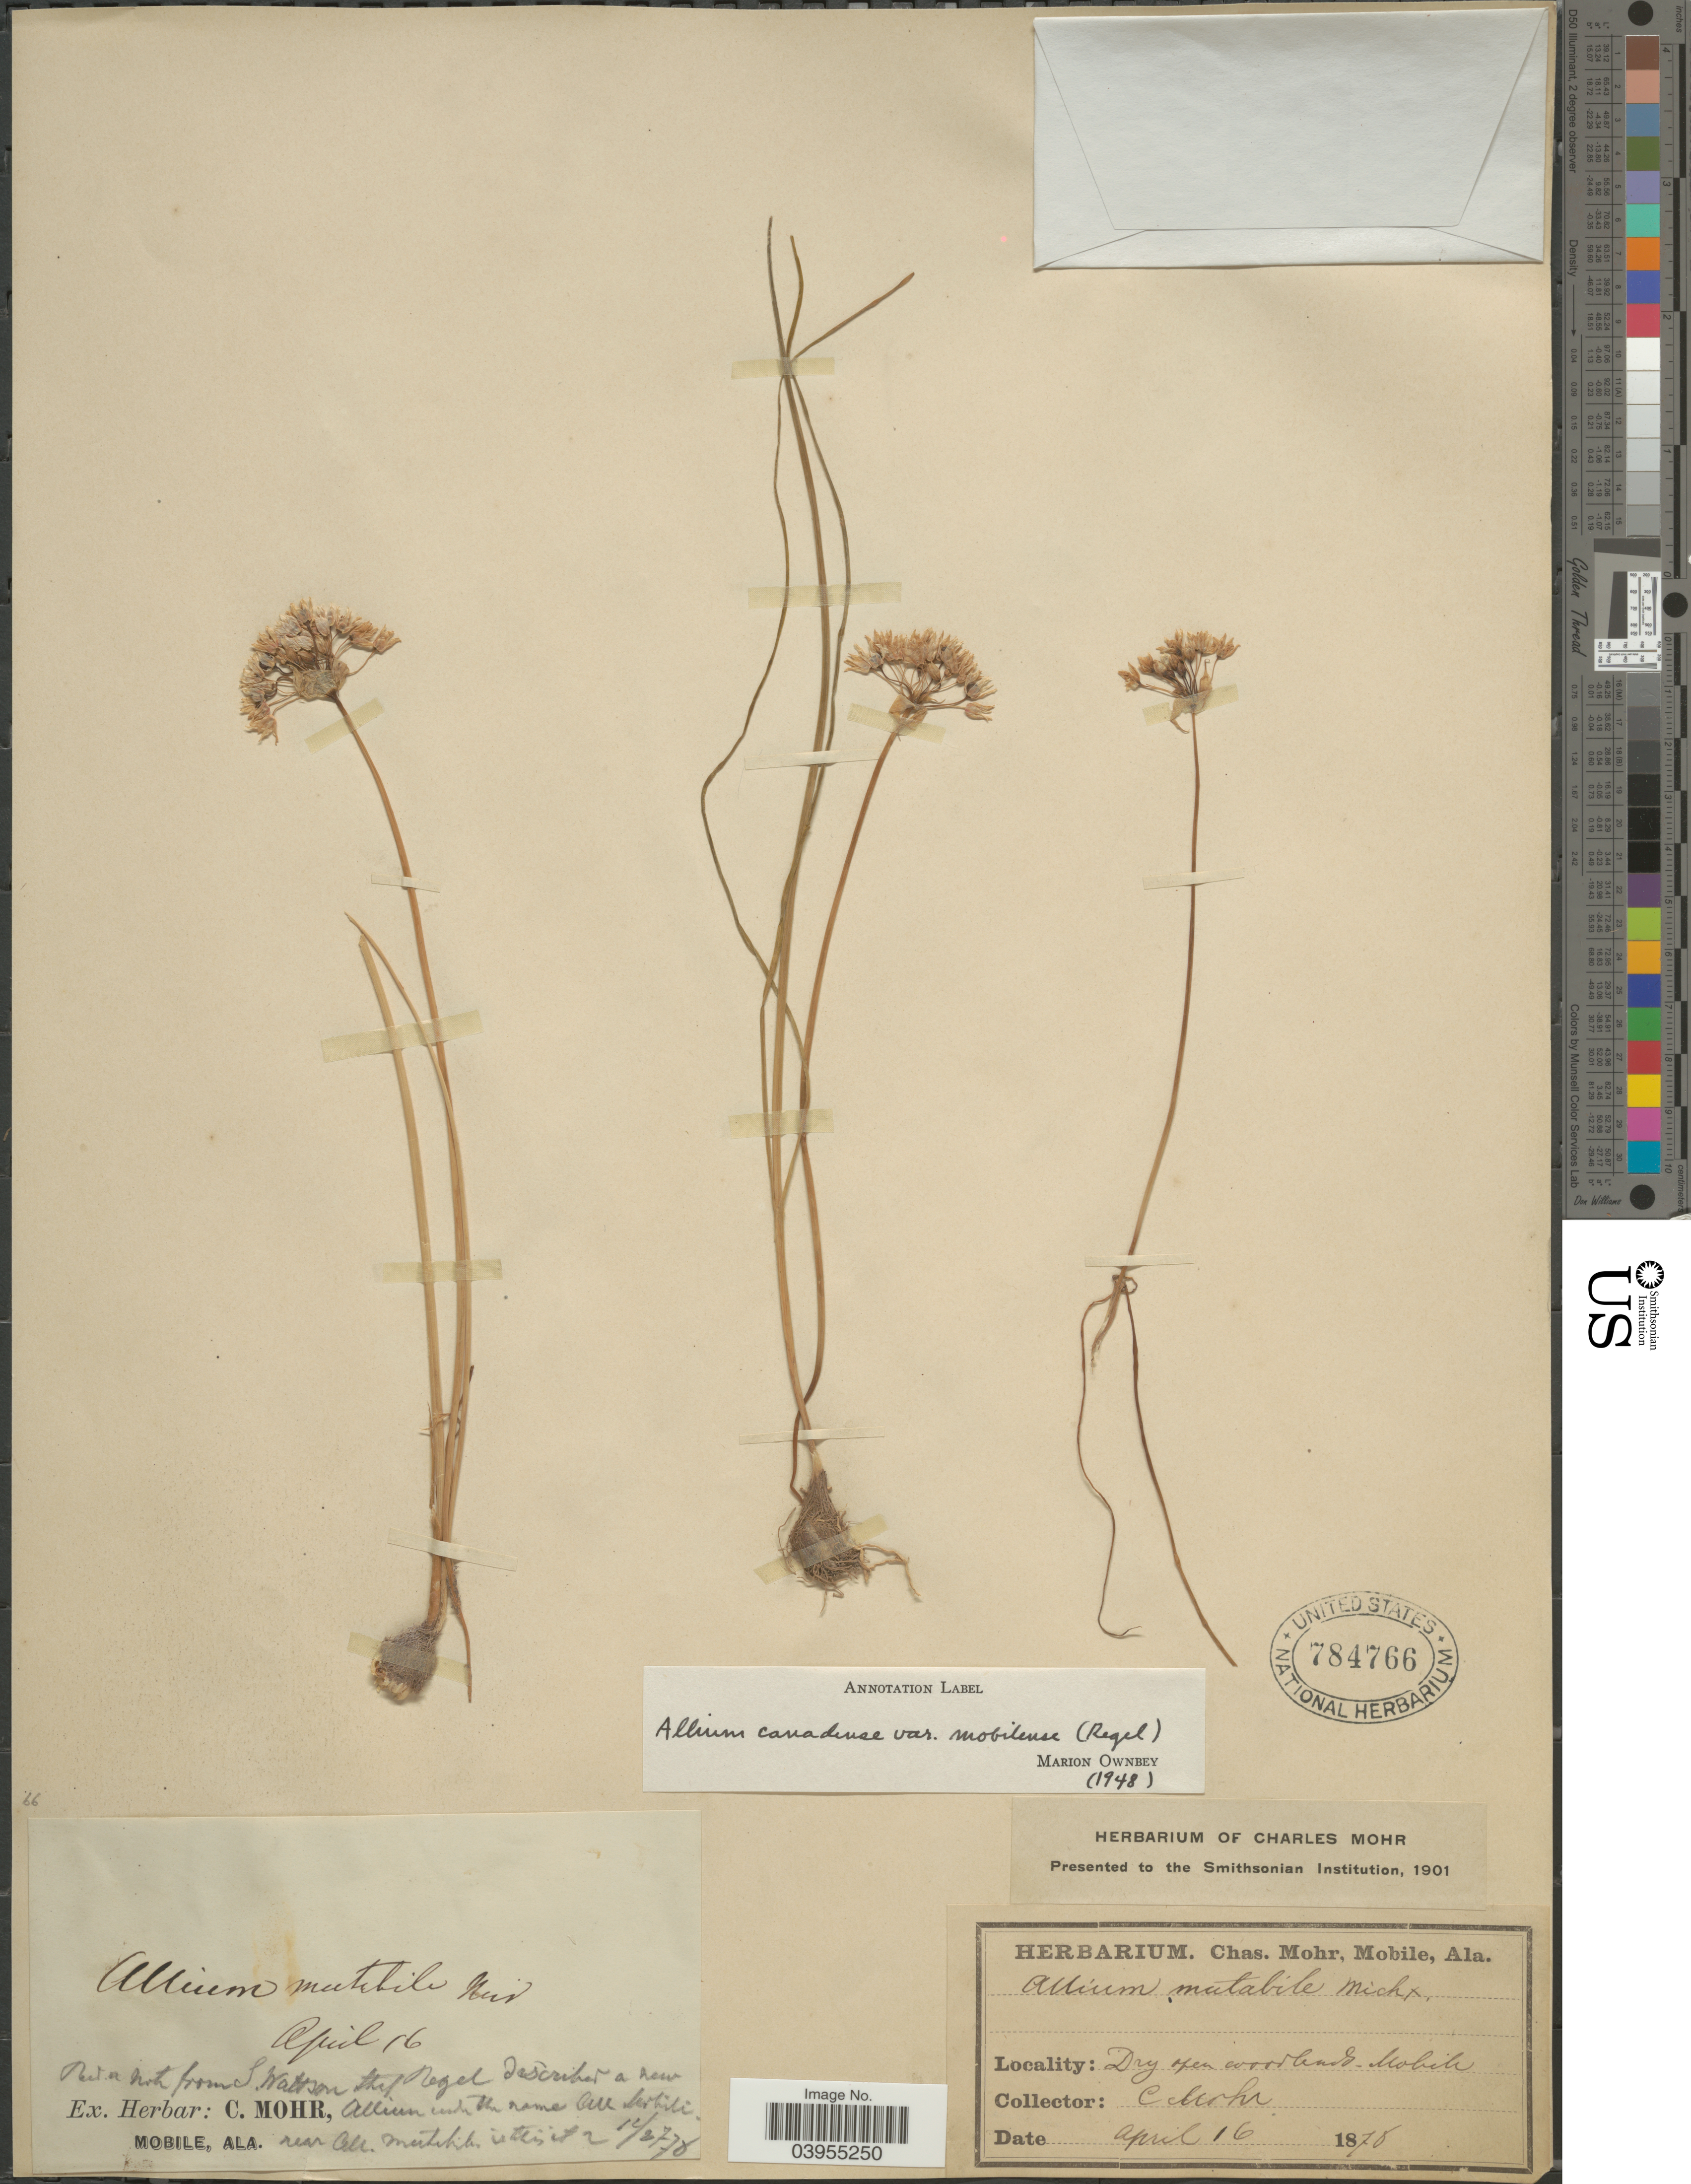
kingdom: Plantae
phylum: Tracheophyta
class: Liliopsida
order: Asparagales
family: Amaryllidaceae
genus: Allium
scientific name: Allium canadense var. mobilense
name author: (Regel) Traub & Ownbey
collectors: Mohr, C. T. (herbarium)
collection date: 1870-04-16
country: United States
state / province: Alabama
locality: Mobile.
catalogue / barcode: US 784766